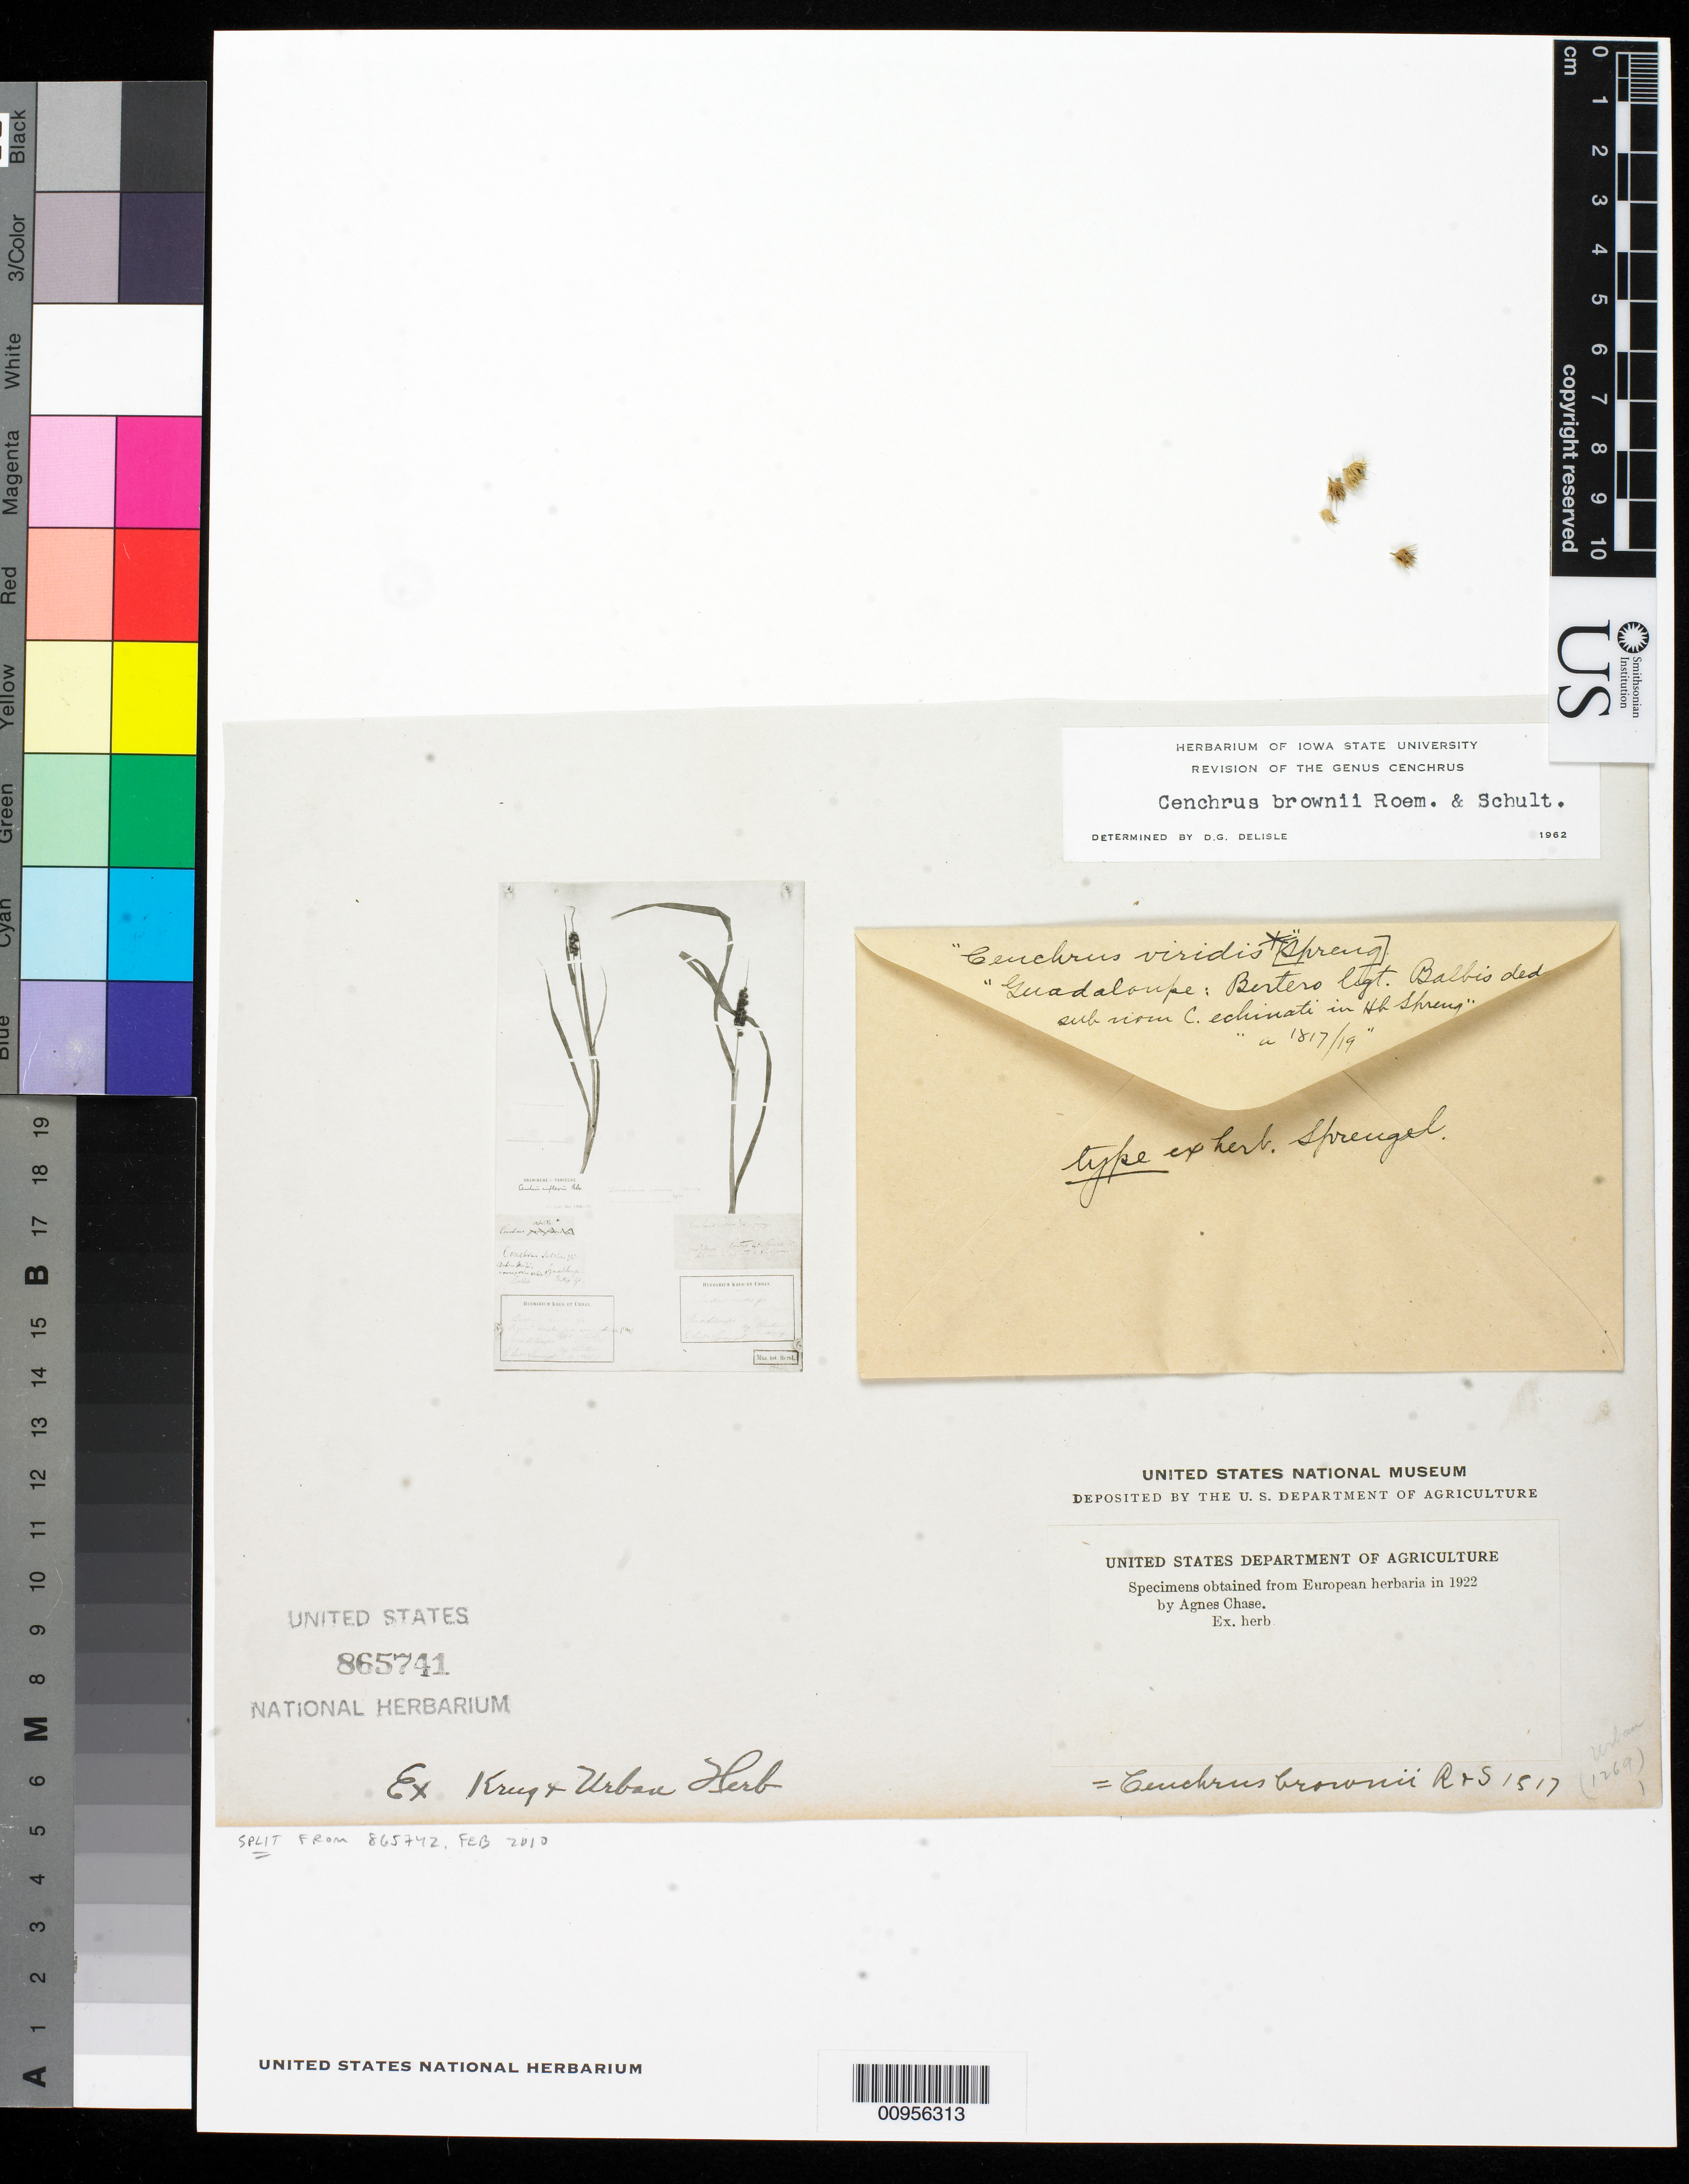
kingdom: Plantae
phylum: Tracheophyta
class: Liliopsida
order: Poales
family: Poaceae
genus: Cenchrus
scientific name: Cenchrus viridis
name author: Spreng.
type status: Type Fragment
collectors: C. L. G. Bertero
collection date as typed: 1817 to -- --- 1819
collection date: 1817/1819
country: Guadeloupe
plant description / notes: Fragmentary material of type specimen ex herb. Sprengel.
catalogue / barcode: US 865741